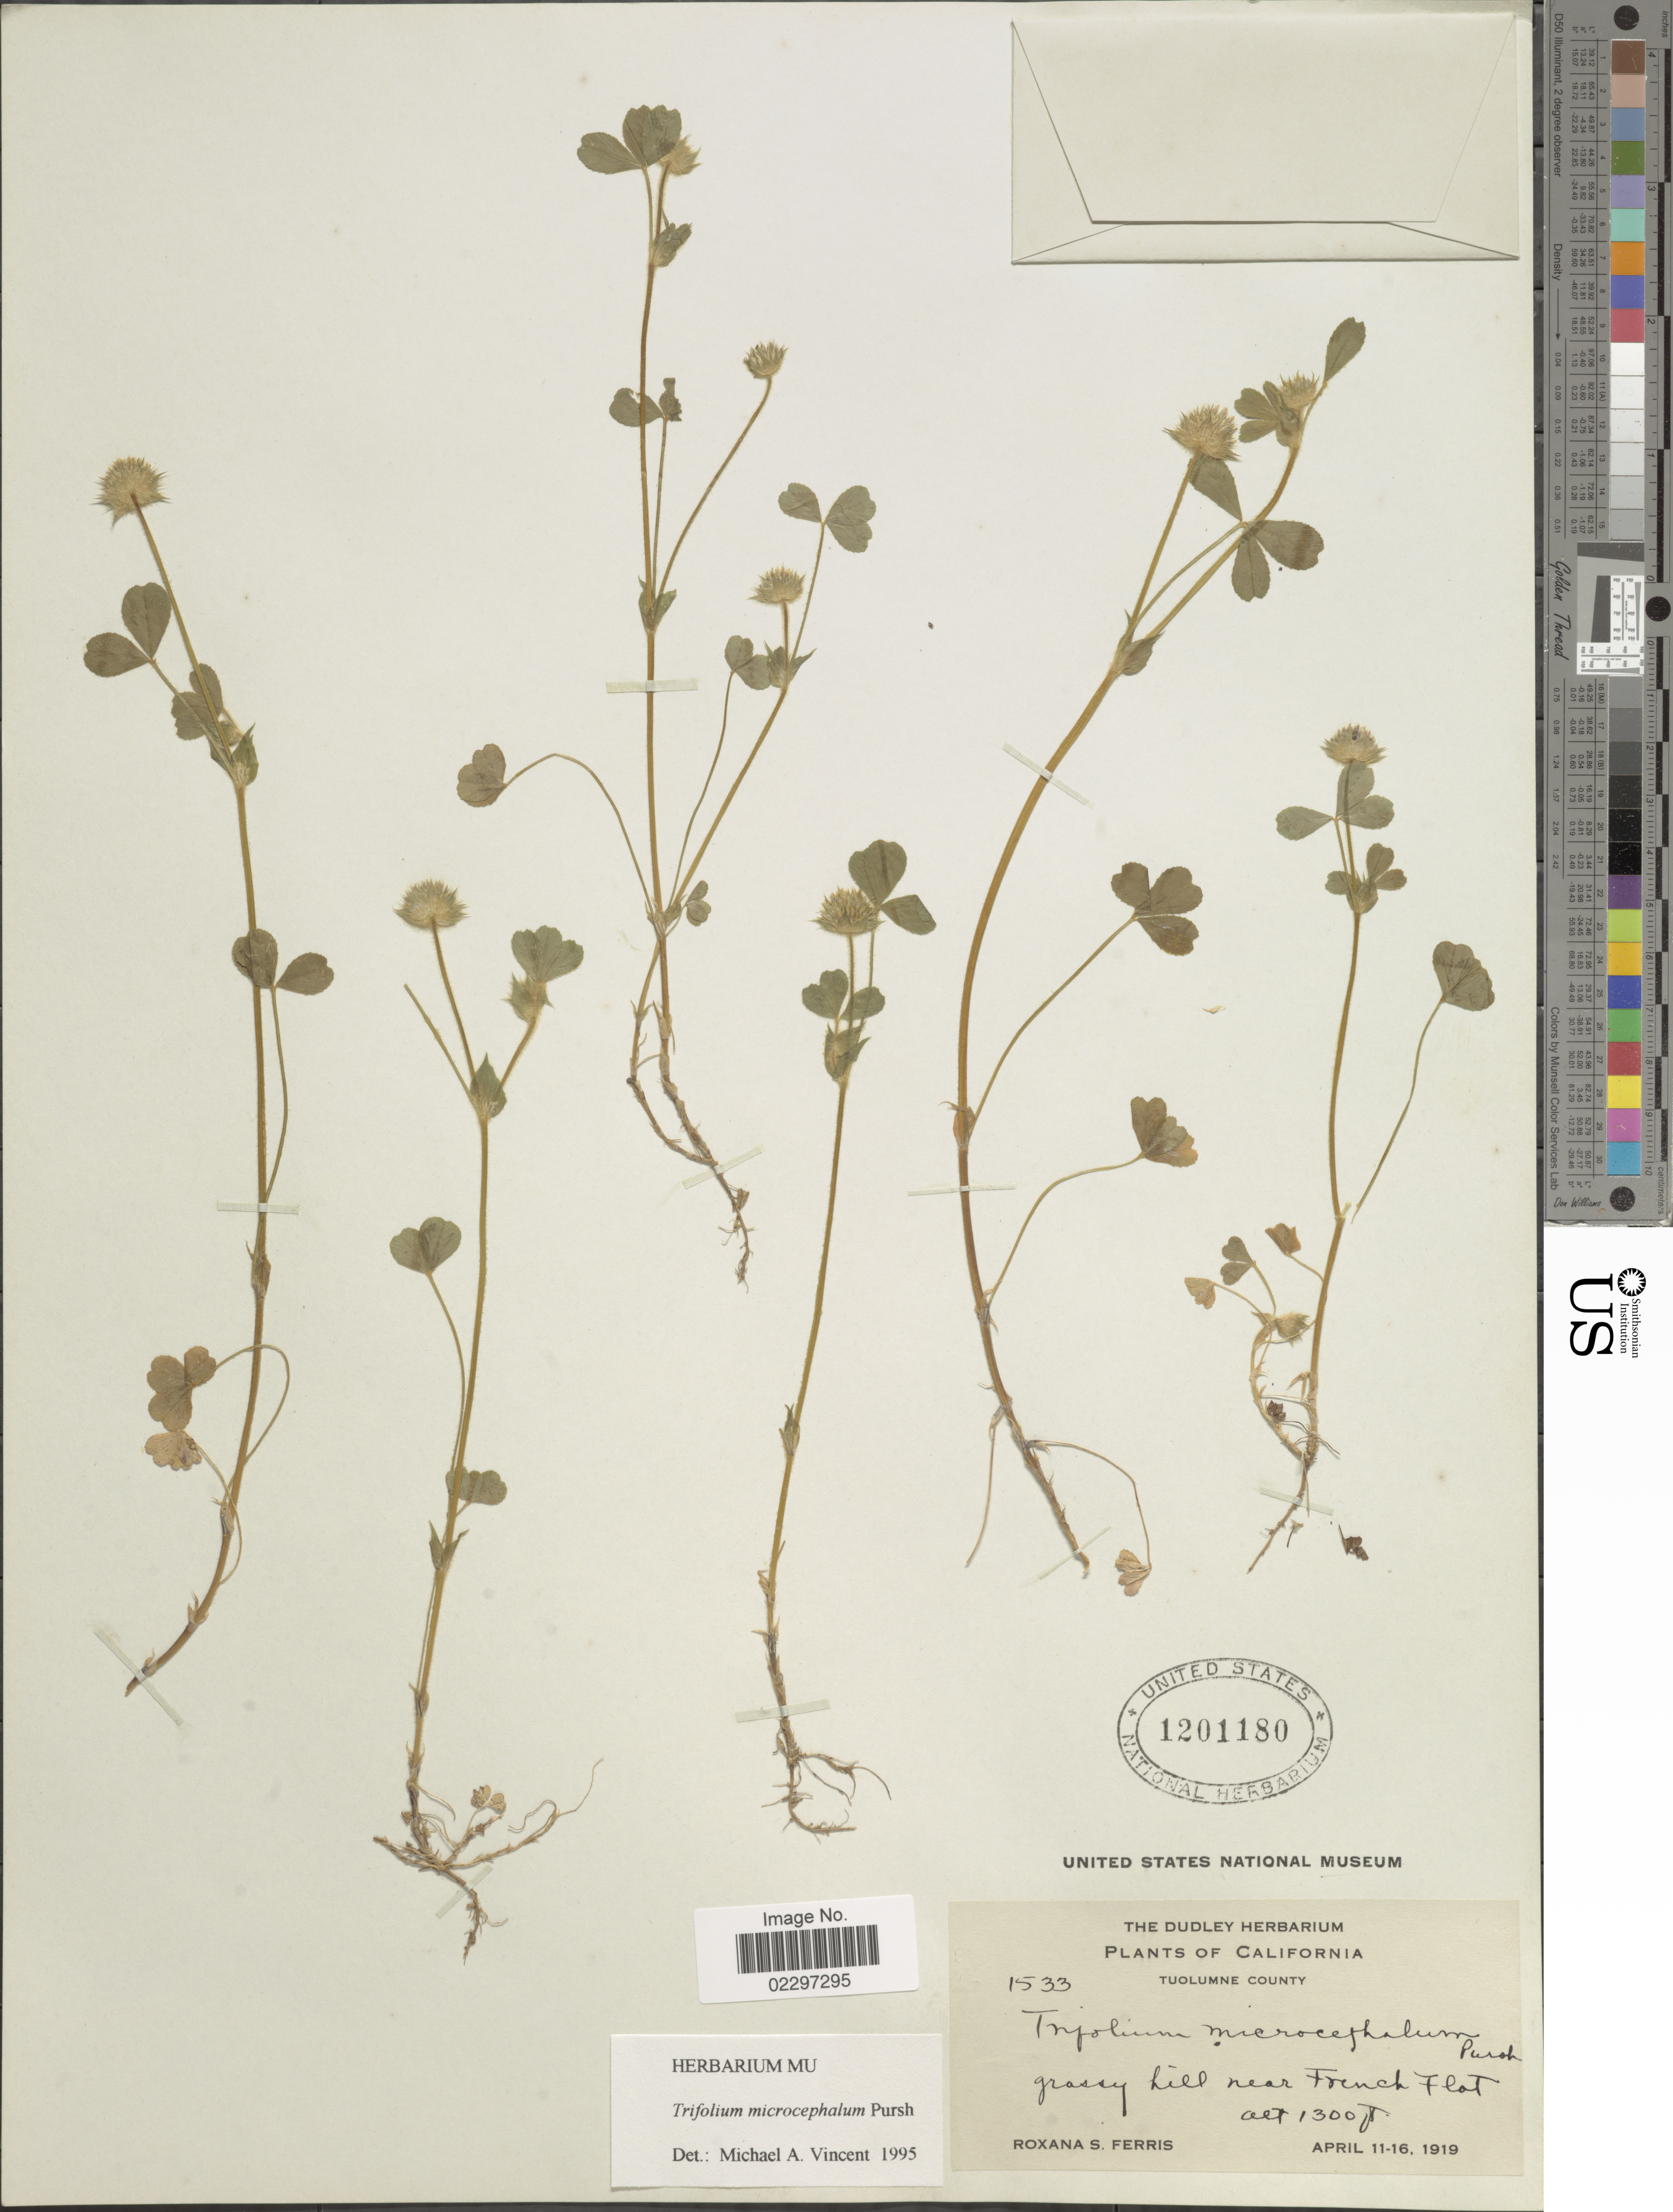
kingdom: Plantae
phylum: Tracheophyta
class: Magnoliopsida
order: Fabales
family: Fabaceae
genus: Trifolium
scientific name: Trifolium microcephalum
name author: Pursh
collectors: R. S. Ferris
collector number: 1533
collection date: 1919-04-11/1919-04-16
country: United States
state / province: California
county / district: Tuolumne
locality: Tuolumne County. Grassy hill near French Flat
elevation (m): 396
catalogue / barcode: US 1201180